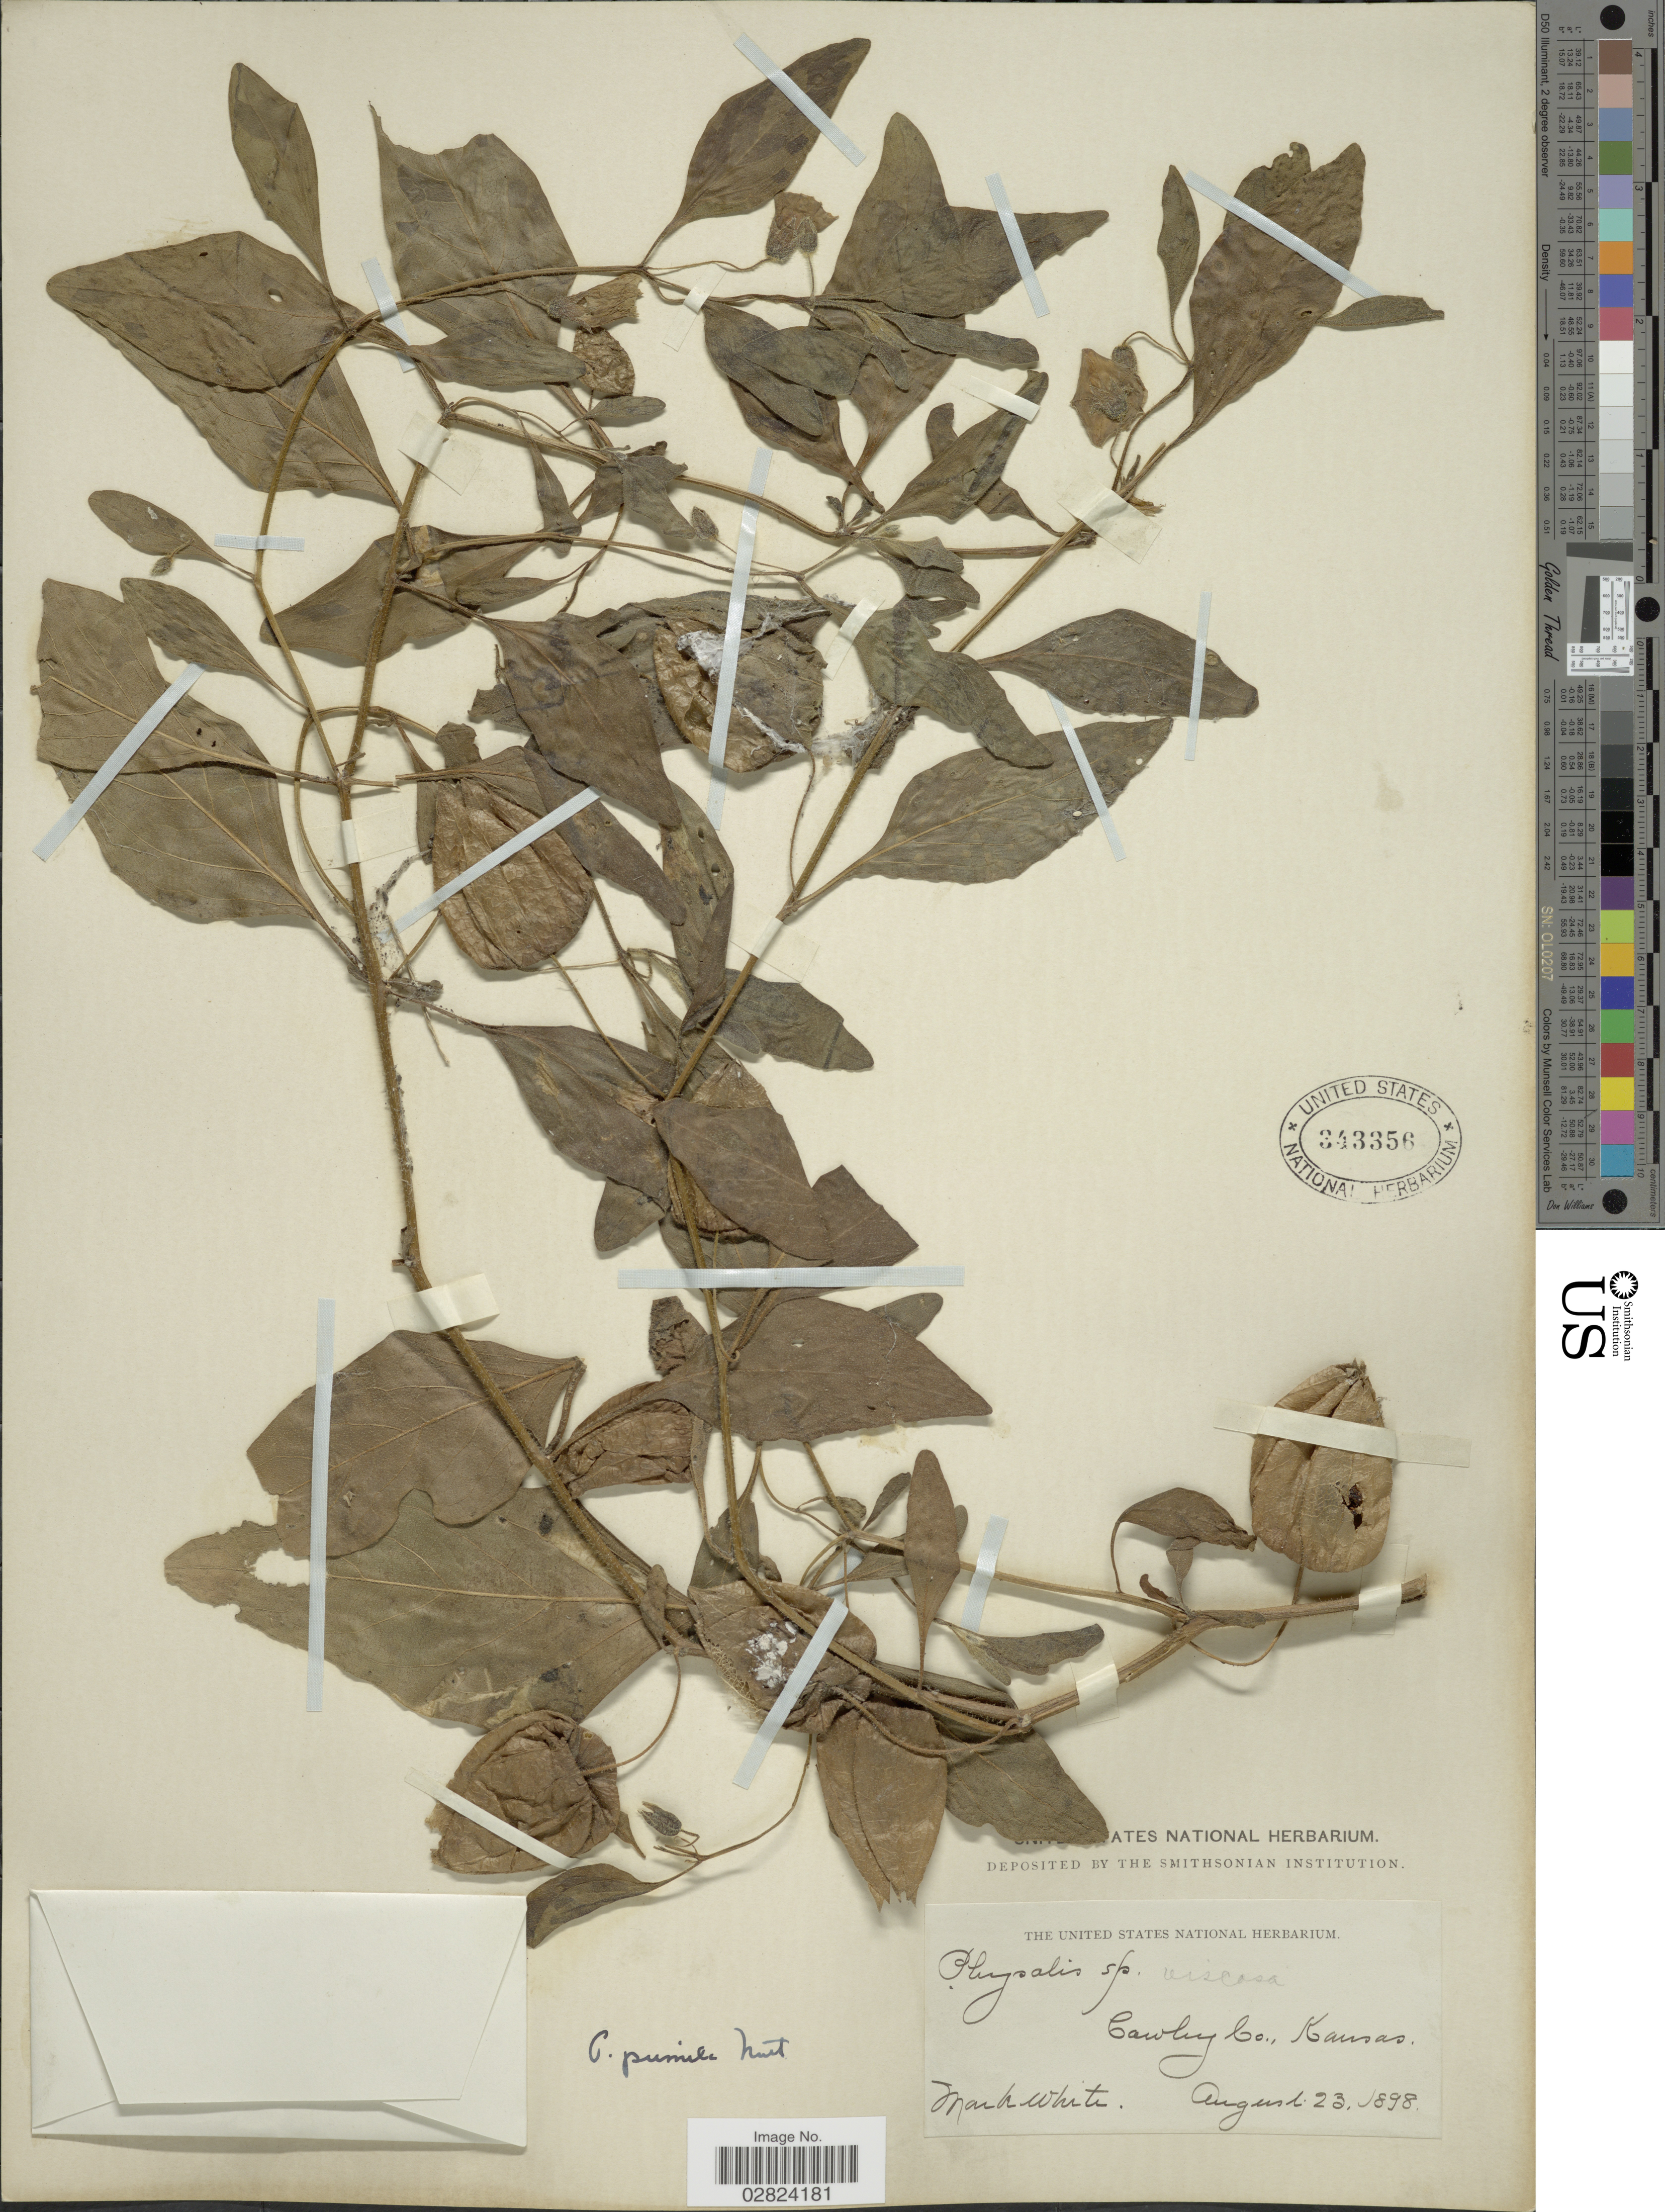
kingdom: Plantae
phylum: Tracheophyta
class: Magnoliopsida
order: Solanales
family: Solanaceae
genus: Physalis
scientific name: Physalis pumila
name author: Nutt.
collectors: M. White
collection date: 1898-08-23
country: United States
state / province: Kansas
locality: Cowley Co.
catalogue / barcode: US 343356